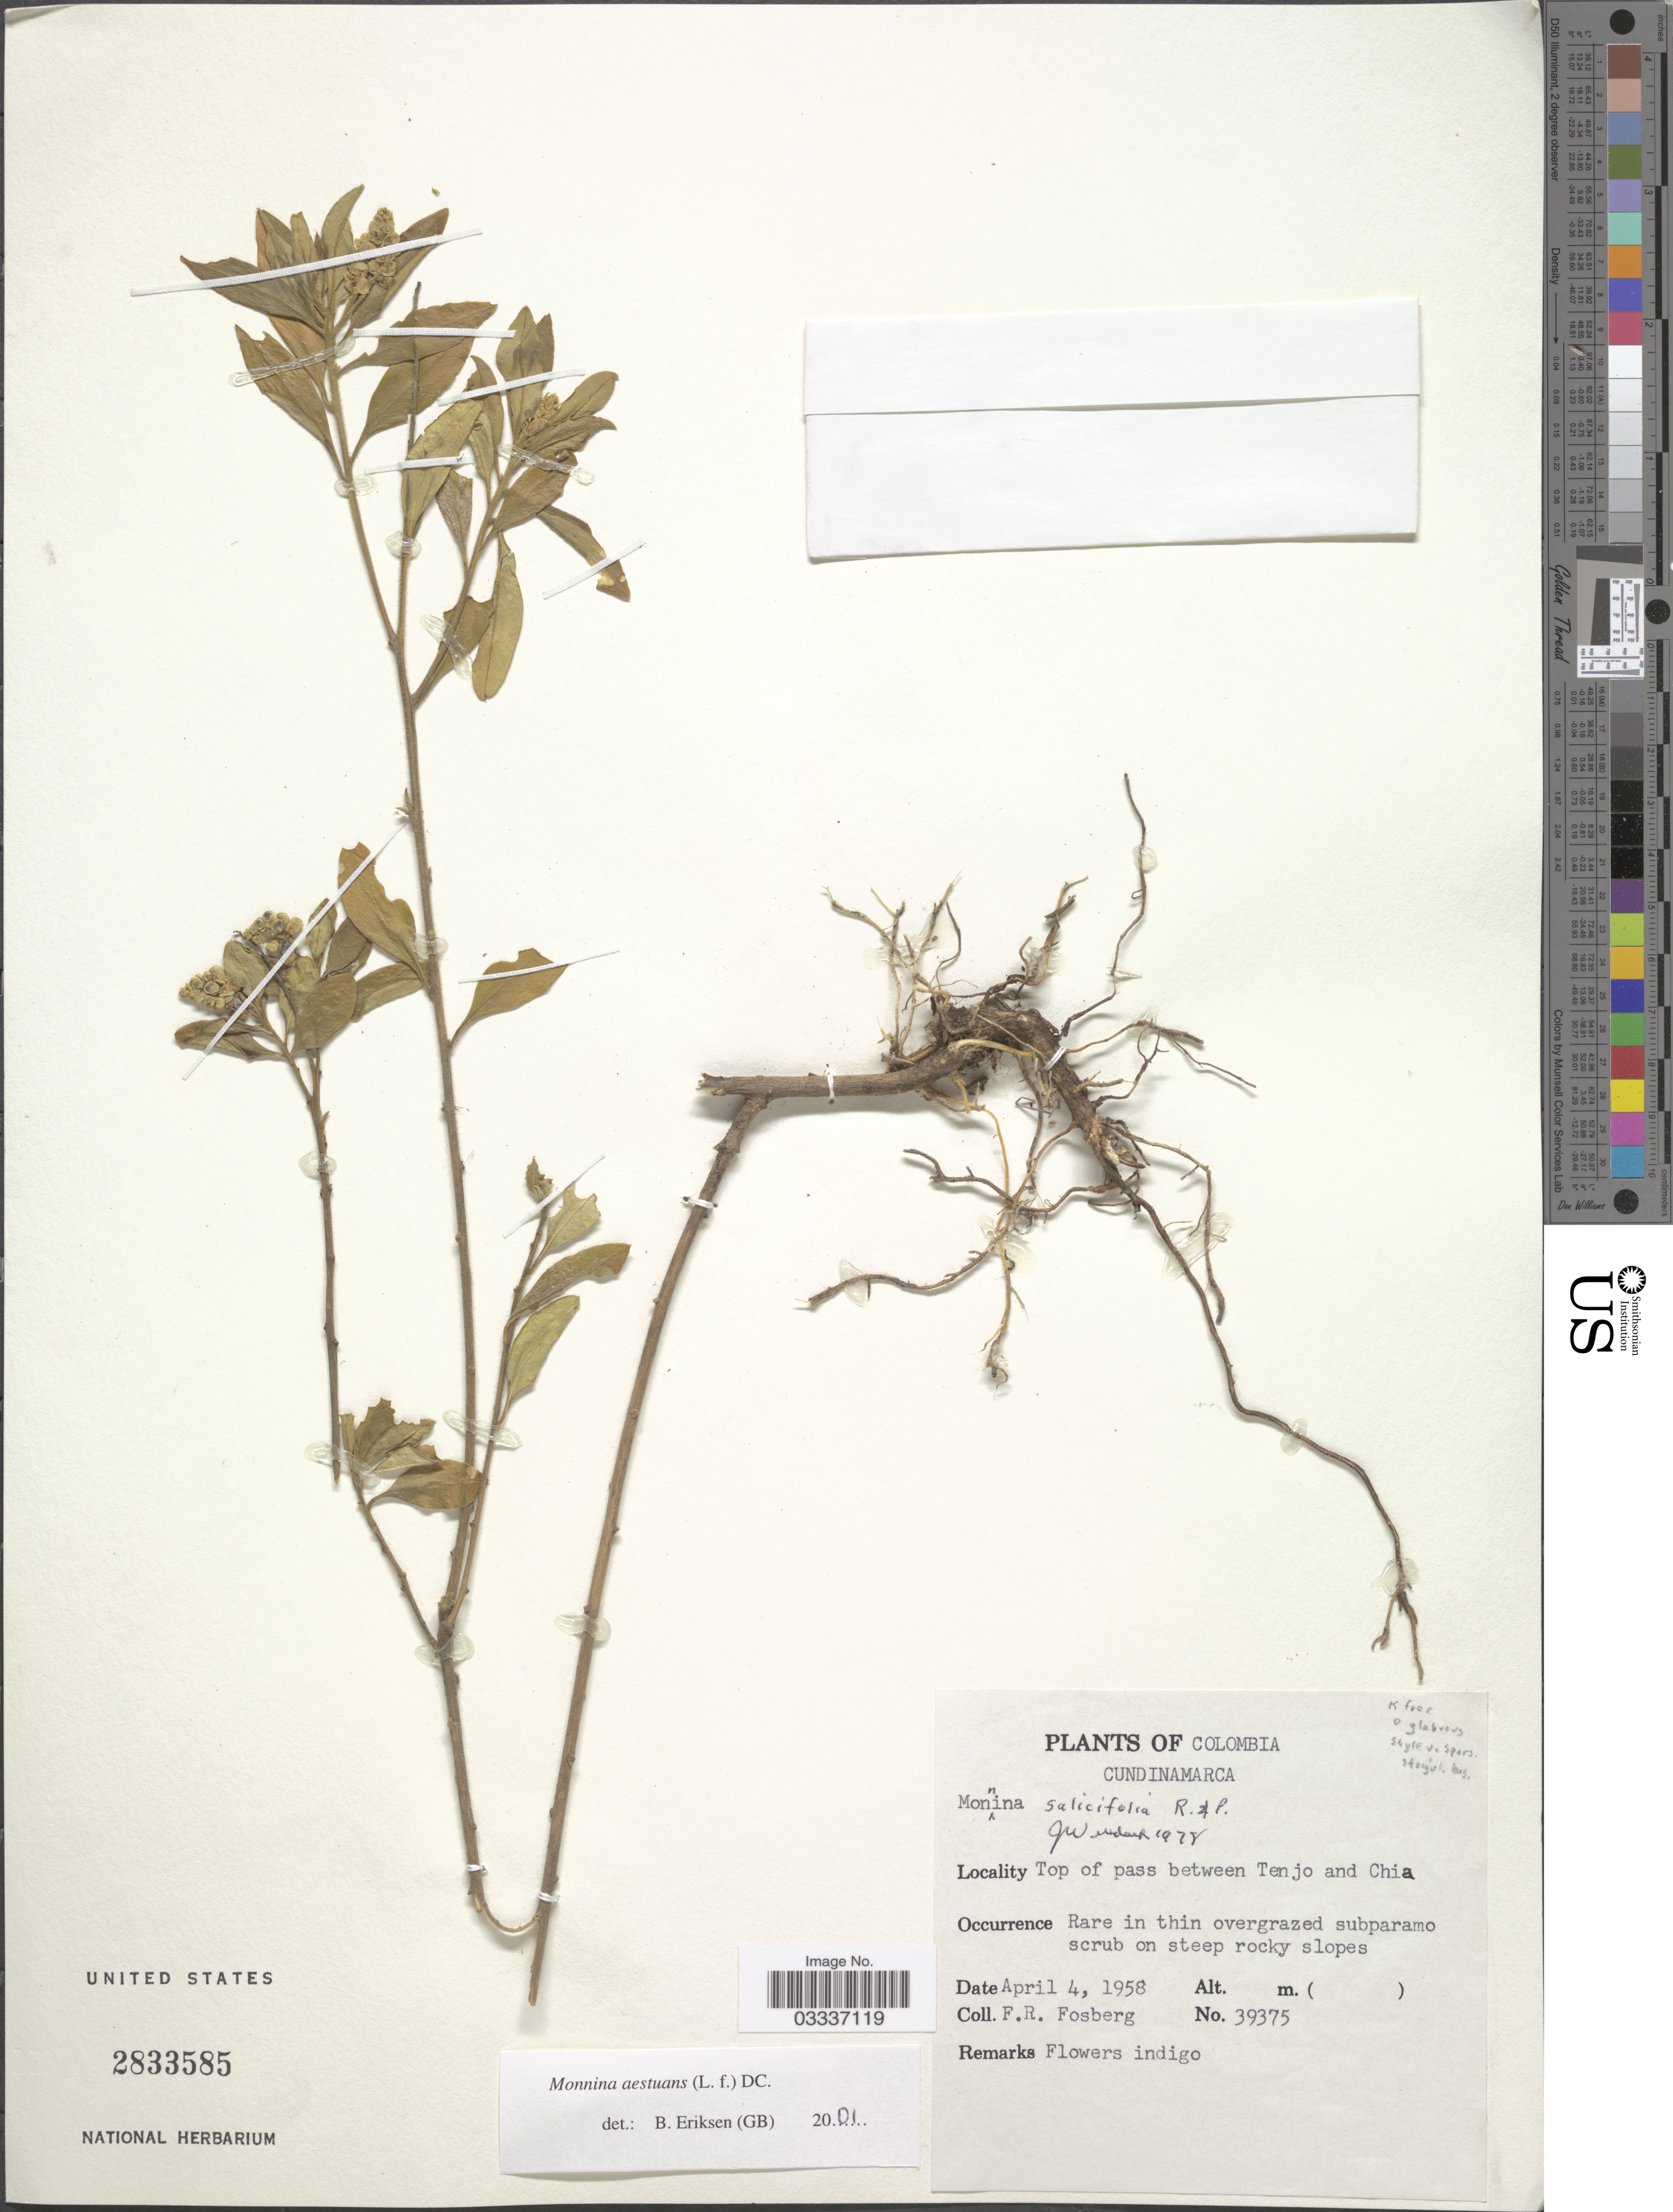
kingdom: Plantae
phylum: Tracheophyta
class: Magnoliopsida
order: Fabales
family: Polygalaceae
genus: Monnina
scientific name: Monnina aestuans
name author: (L. f.) DC.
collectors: F. R. Fosberg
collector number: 39375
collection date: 1958-04-04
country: Colombia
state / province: Cundinamarca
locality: Top of pass between Tenjo and Chia.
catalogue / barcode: US 2833585